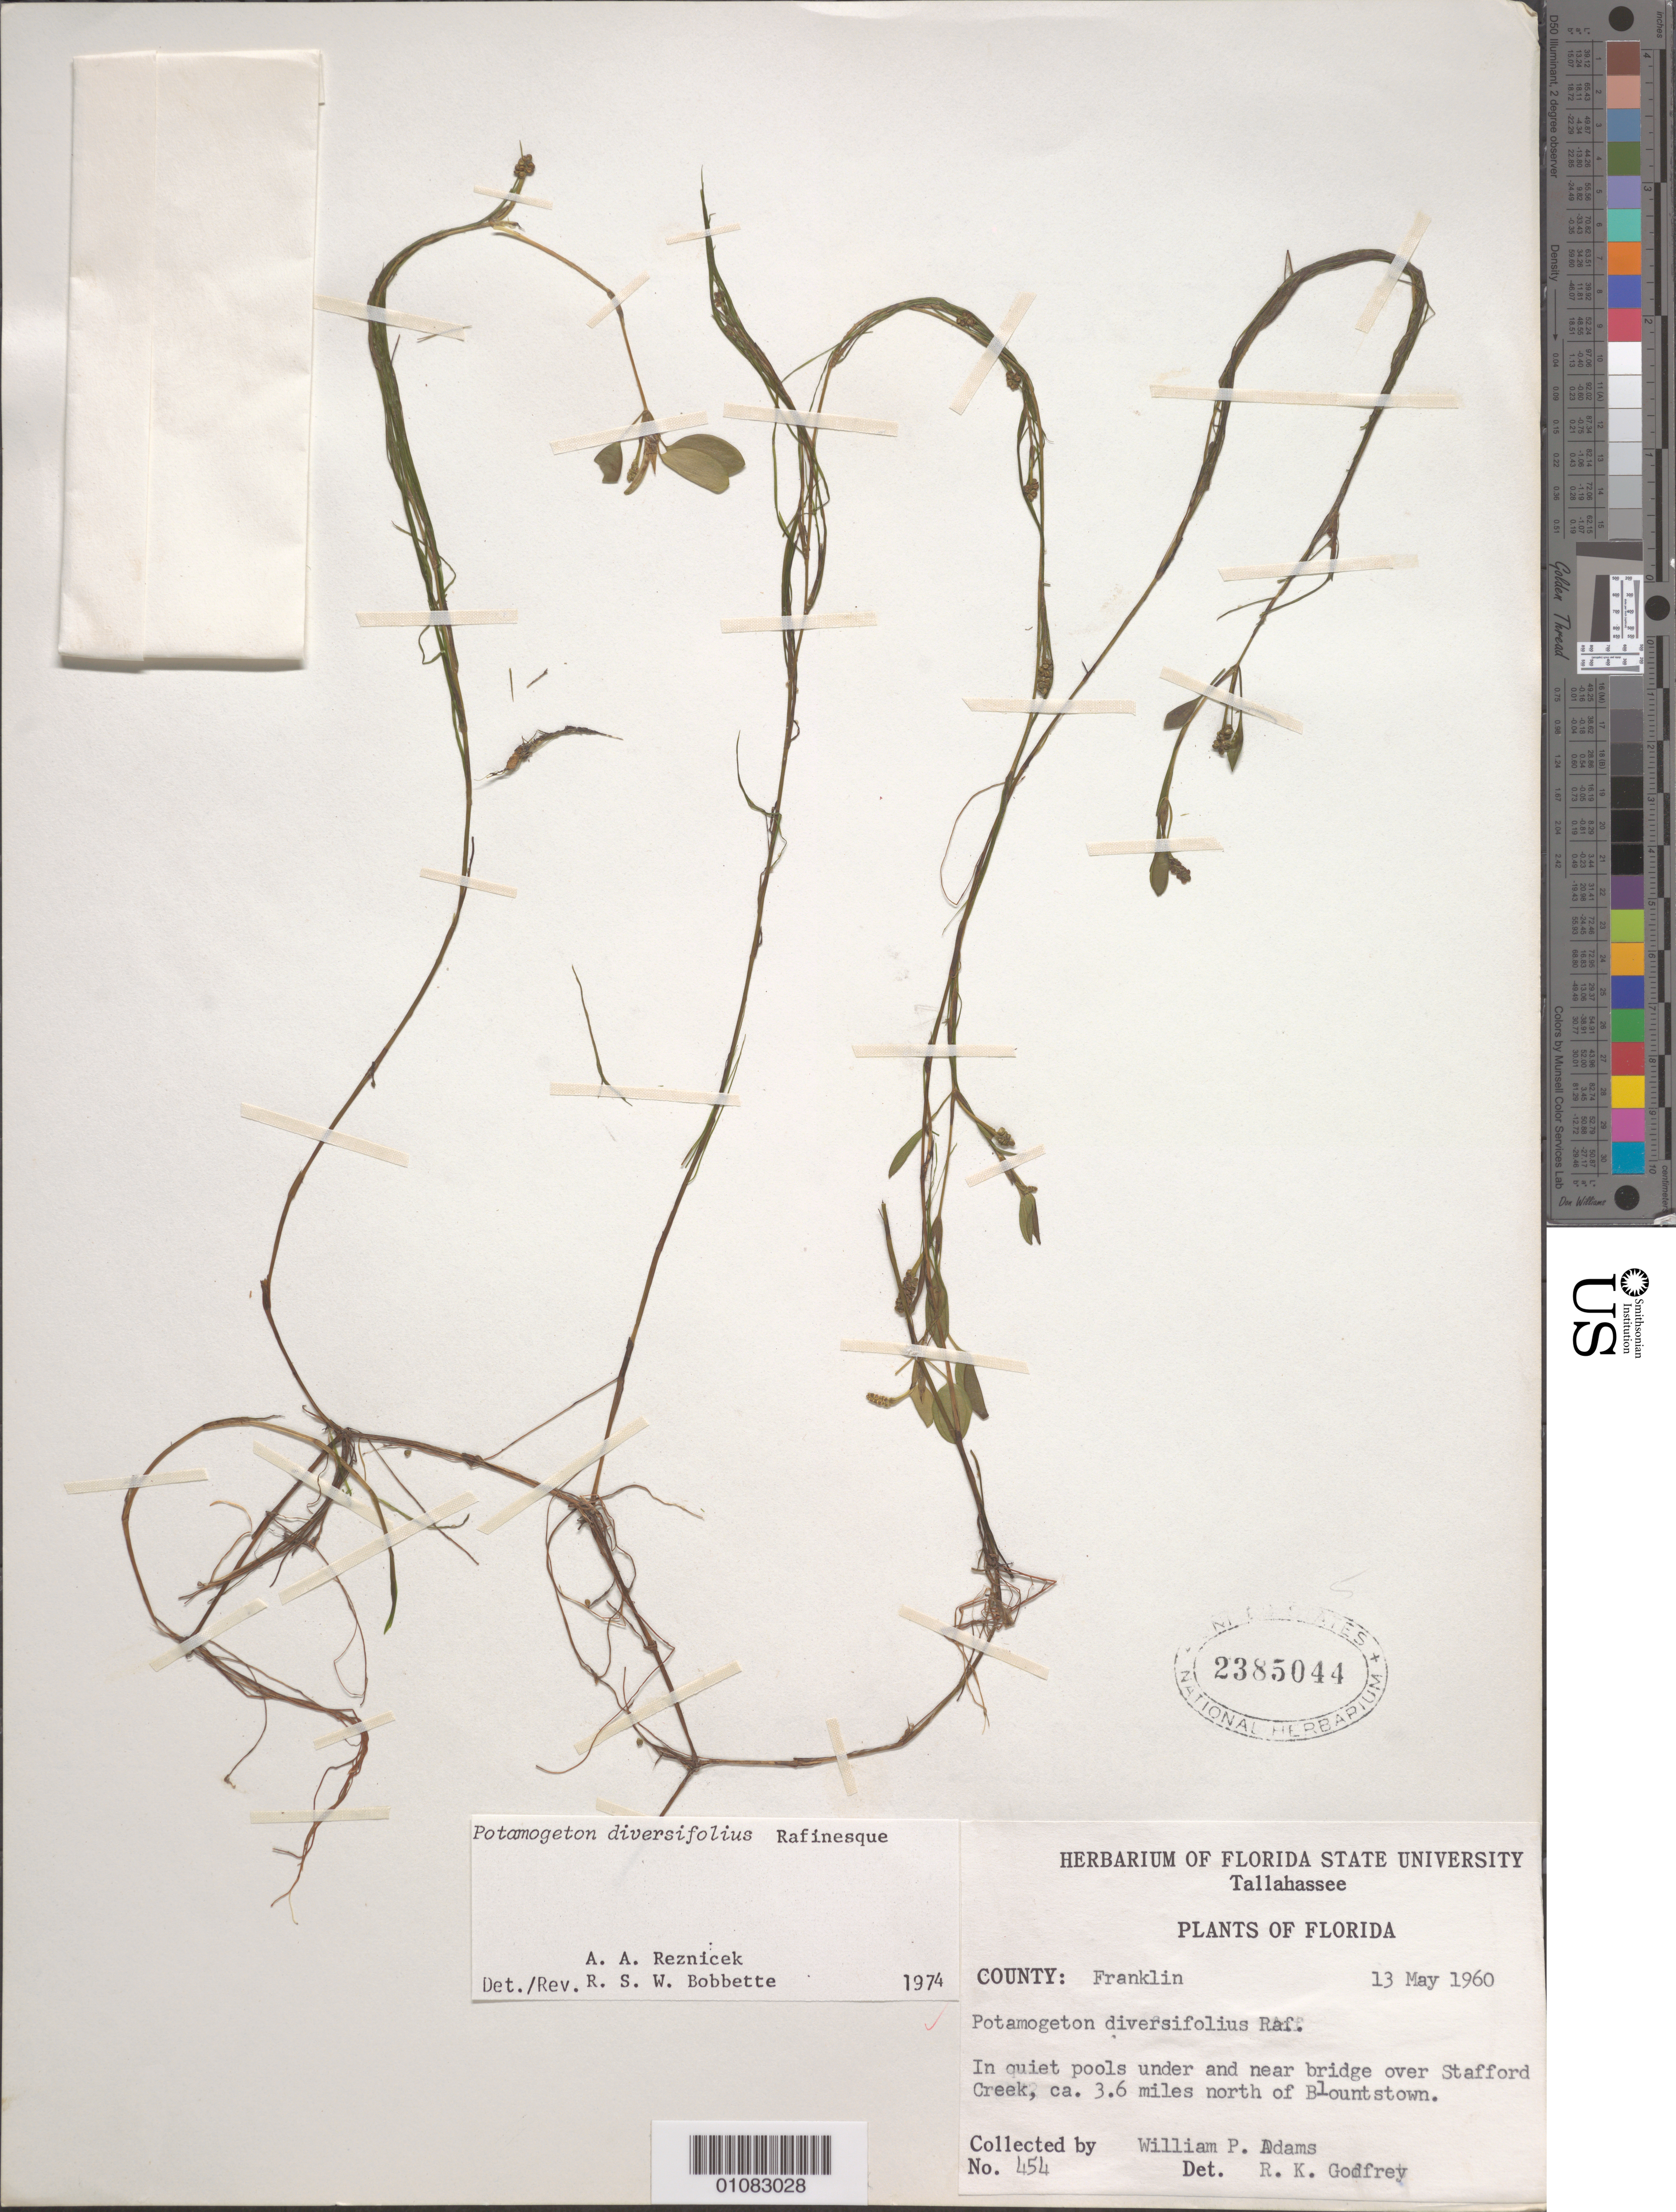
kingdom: Plantae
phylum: Tracheophyta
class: Liliopsida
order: Alismatales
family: Potamogetonaceae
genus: Potamogeton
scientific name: Potamogeton diversifolius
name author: Raf.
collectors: W. P. Adams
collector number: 454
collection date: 1960-05-13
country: United States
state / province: Florida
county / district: Franklin County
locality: ca. 3.6. mi. N of Blountstown, Stafford Creek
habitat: In quiet pools under and near bridge over creek.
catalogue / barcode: US 2385044